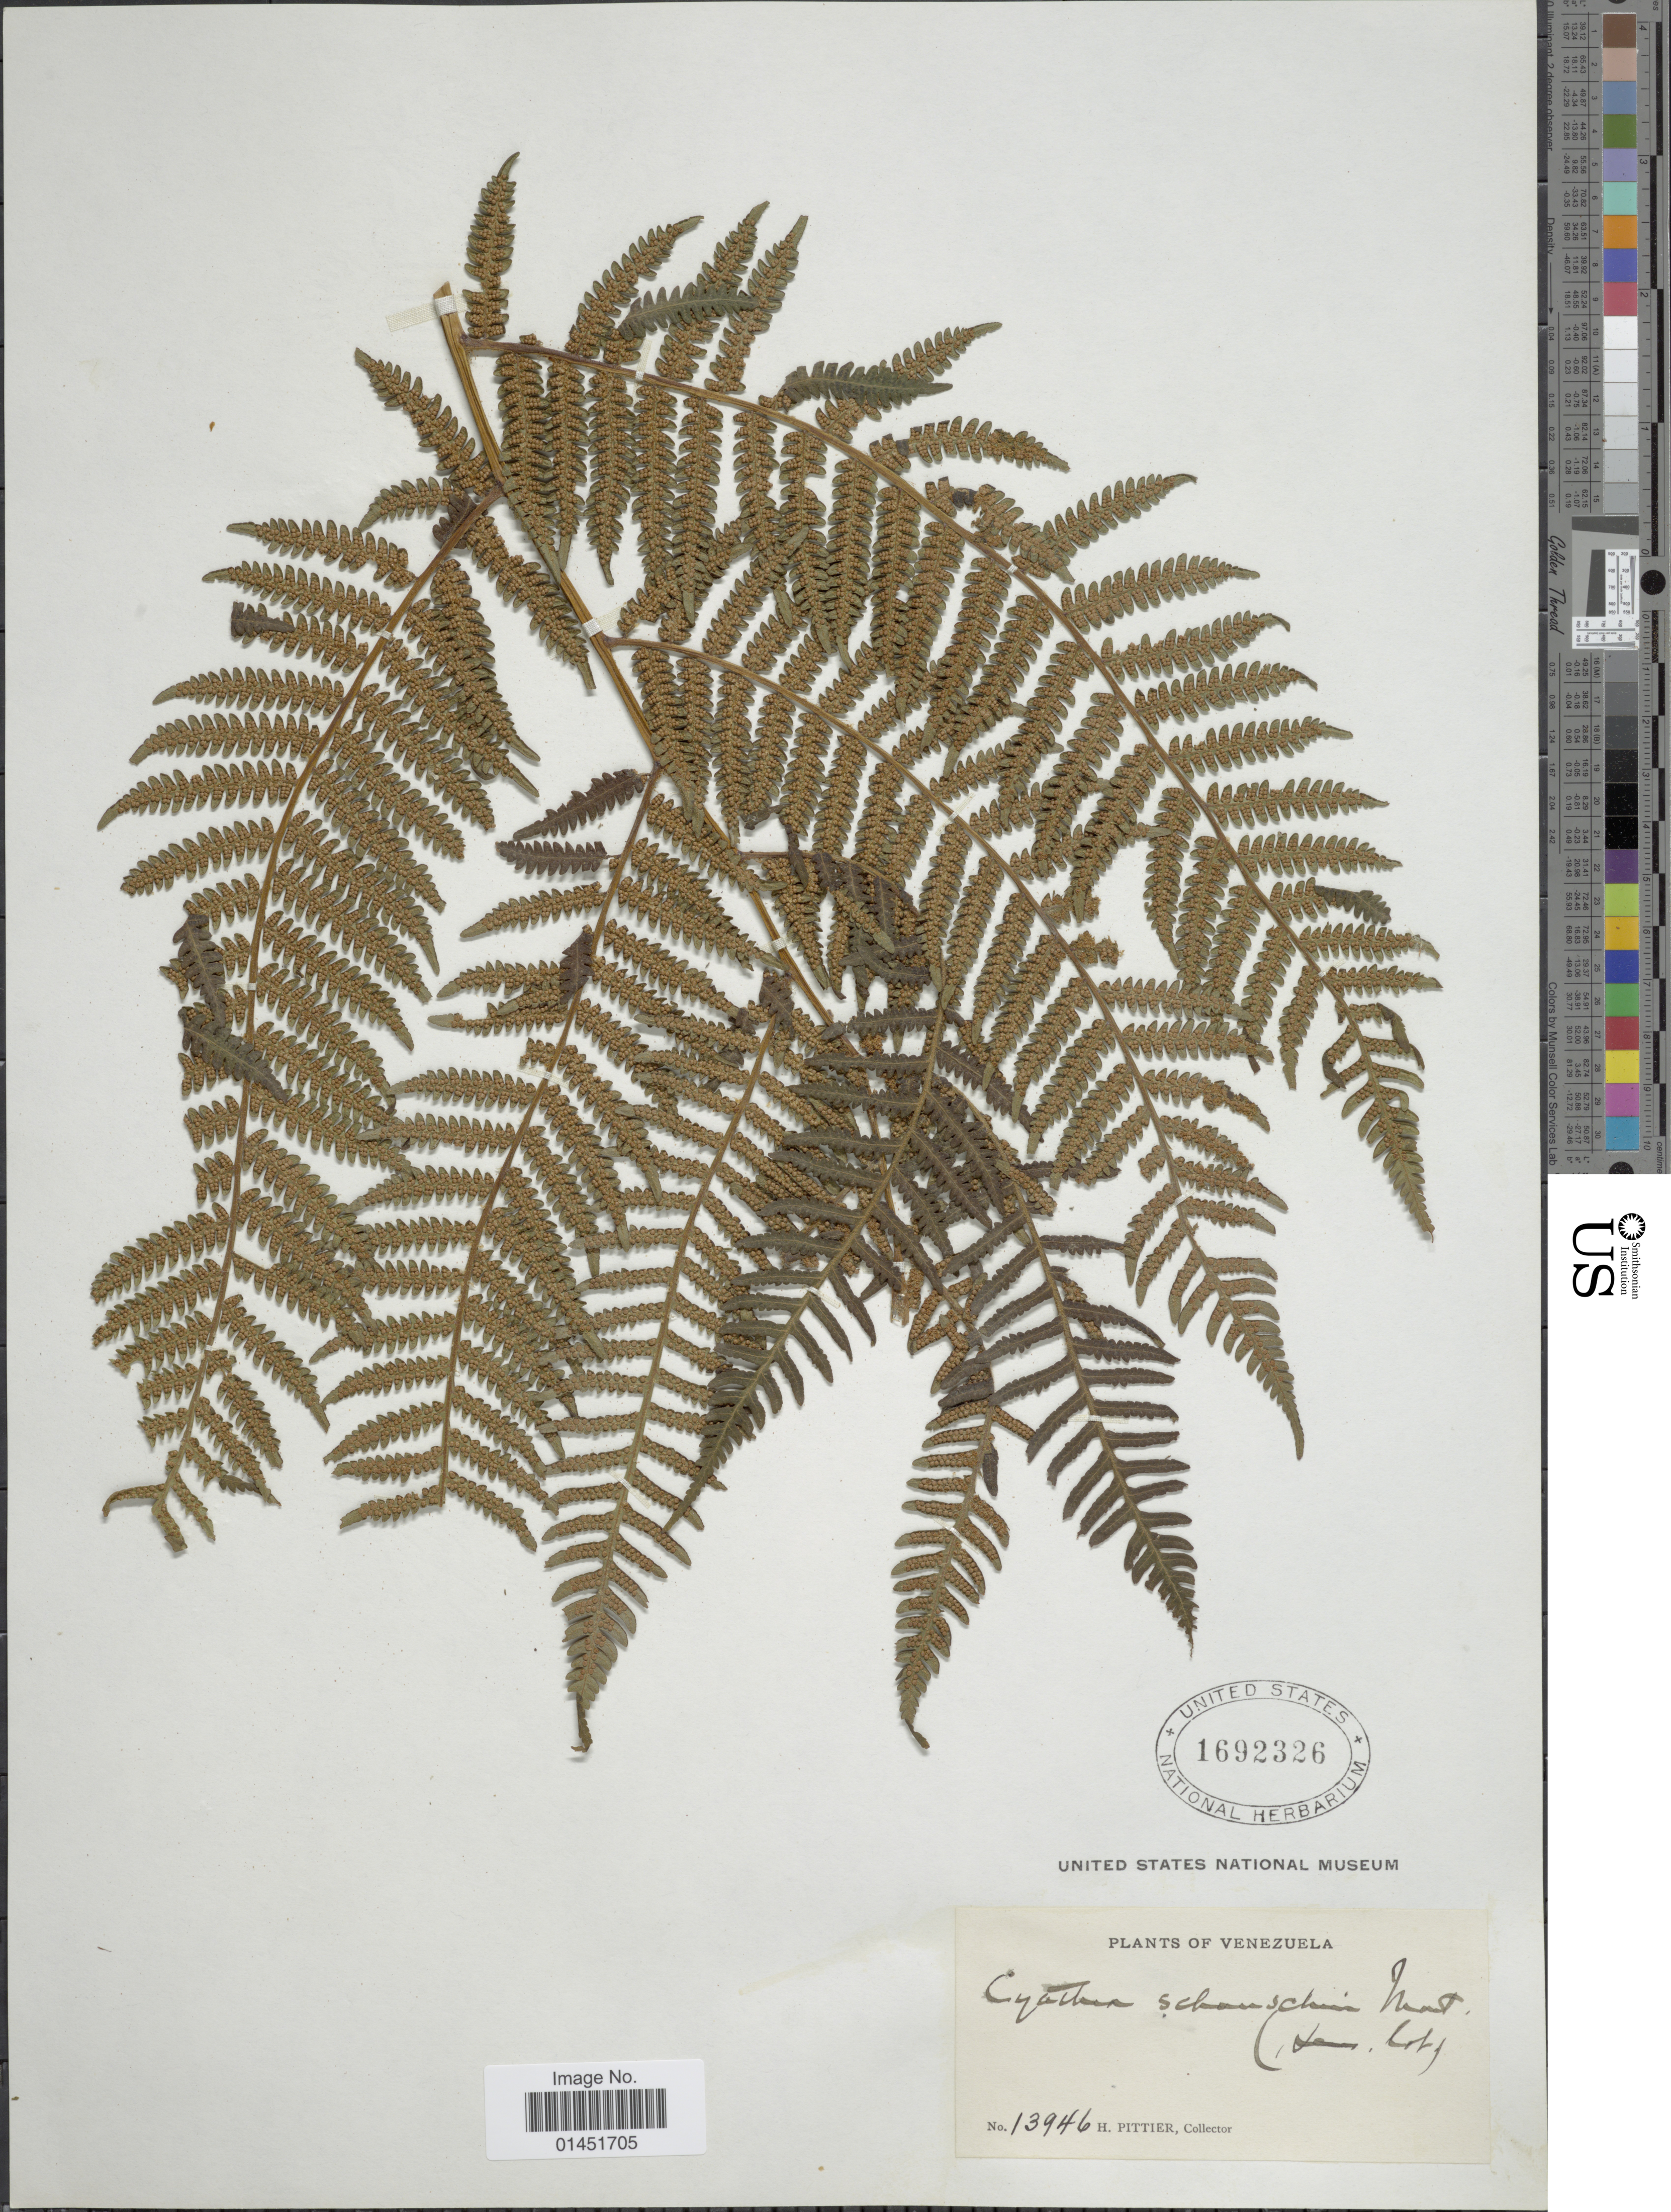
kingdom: Plantae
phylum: Tracheophyta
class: Polypodiopsida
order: Cyatheales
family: Cyatheaceae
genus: Cyathea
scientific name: Cyathea fulva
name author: (M. Martens & Galeotti) Fée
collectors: H. F. Pittier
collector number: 13946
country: Venezuela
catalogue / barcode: US 1692326